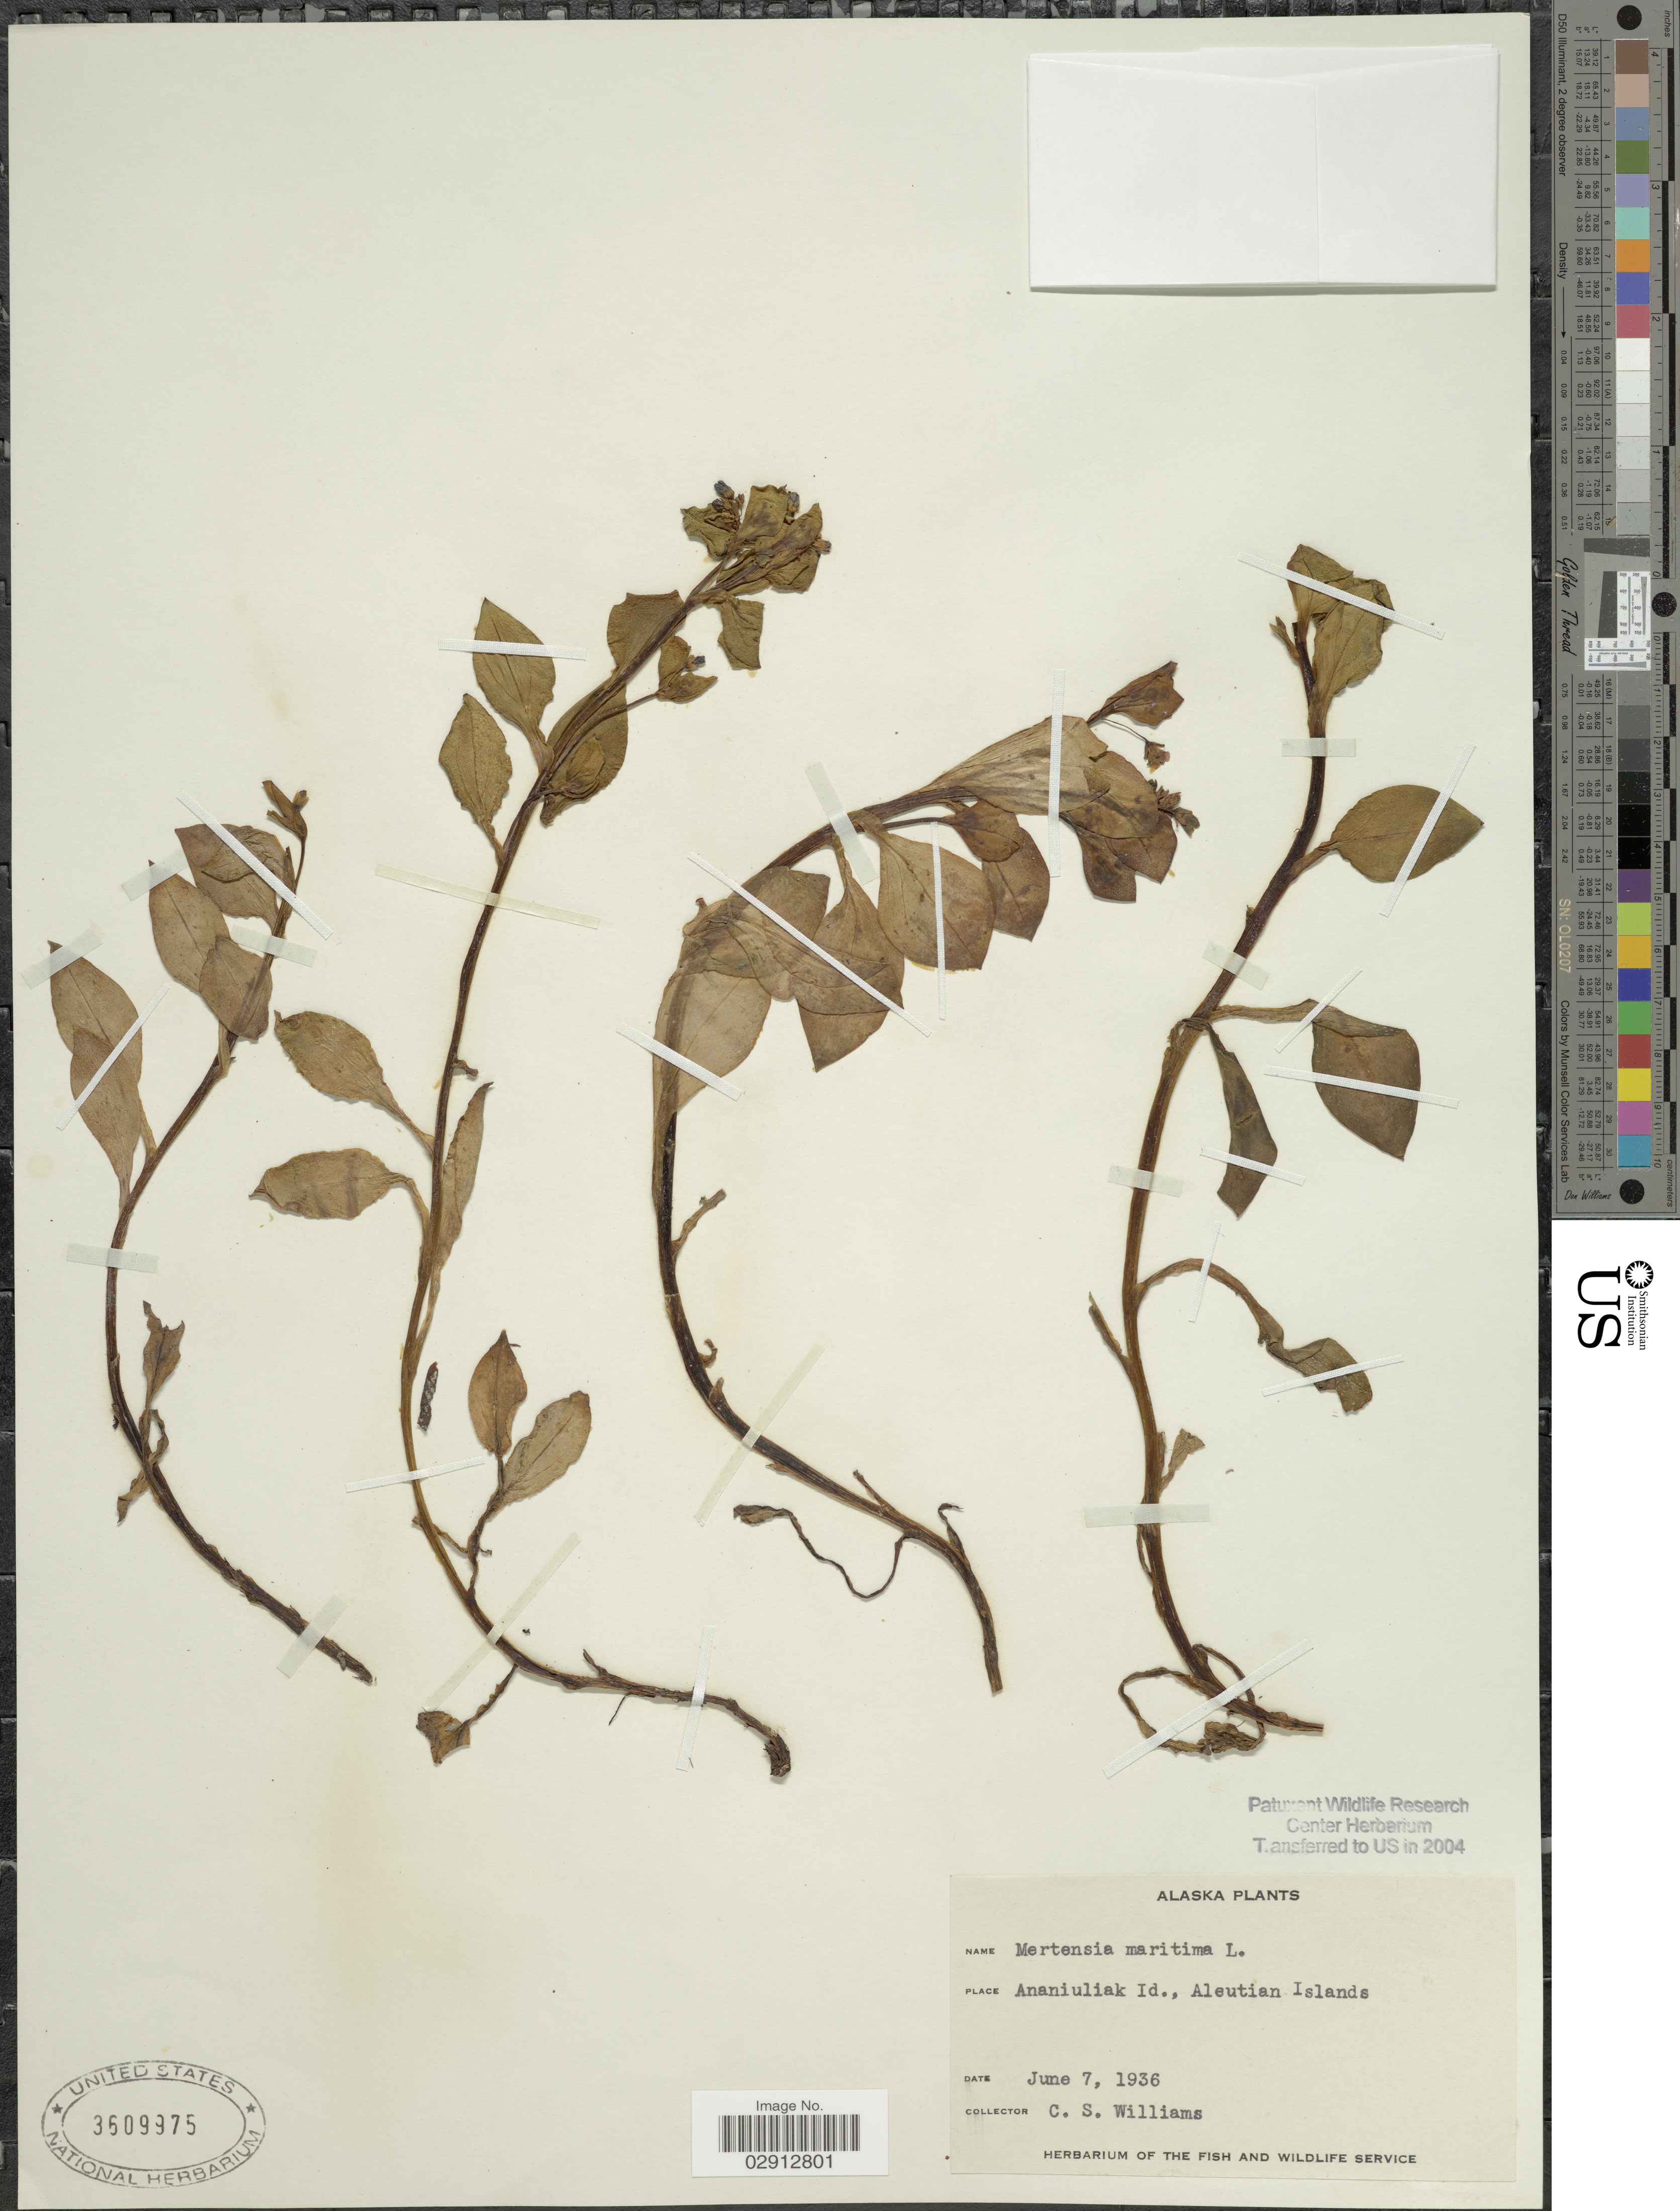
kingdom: Plantae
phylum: Tracheophyta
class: Magnoliopsida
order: Boraginales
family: Boraginaceae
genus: Mertensia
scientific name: Mertensia maritima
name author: (L.) S.F. Gray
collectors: C. Williams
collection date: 1936-06-07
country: United States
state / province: Alaska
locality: Ananiuliak Id., Aleutian Islands.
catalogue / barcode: US 3609975